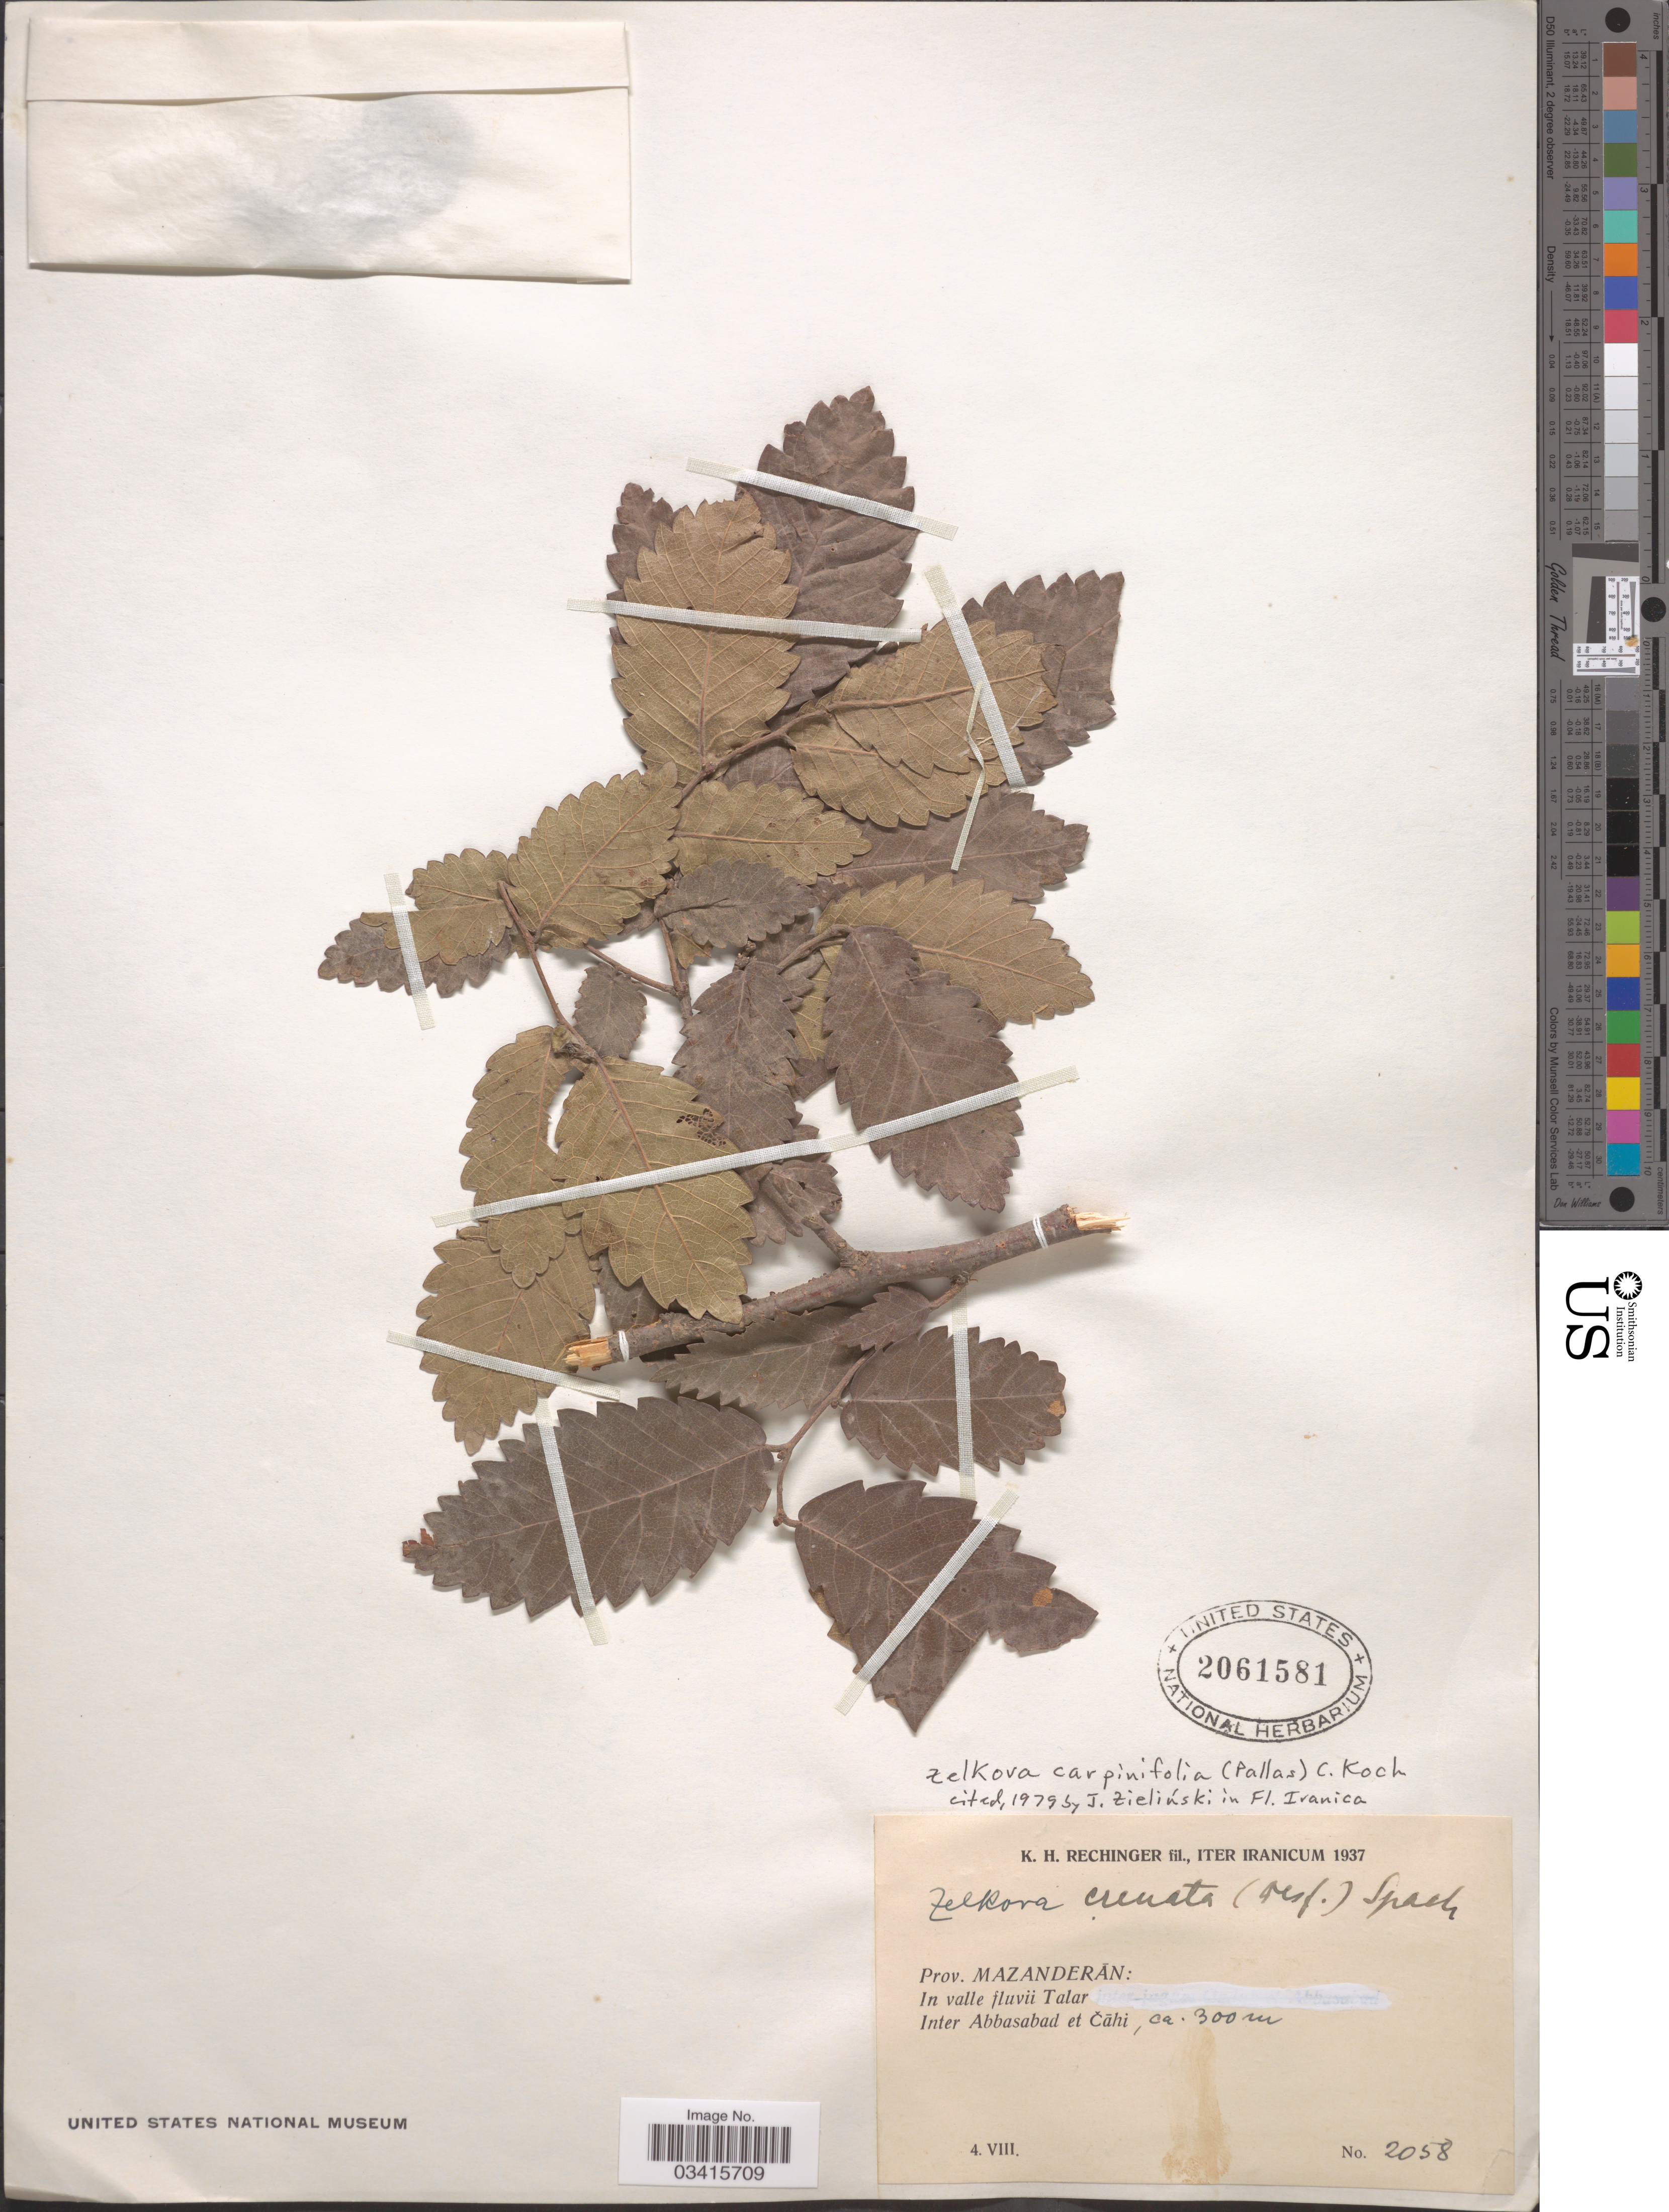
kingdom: Plantae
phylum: Tracheophyta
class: Magnoliopsida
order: Rosales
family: Ulmaceae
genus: Zelkova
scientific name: Zelkova carpinifolia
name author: (Pall.) K. Koch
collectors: K. H. Rechinger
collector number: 2058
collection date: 1937-08-04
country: Iran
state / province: Mazandaran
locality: Prov. Mazanderan: In valle fluvii Talar, Inter Abbasabad et Cahi.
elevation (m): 300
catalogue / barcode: US 2061581